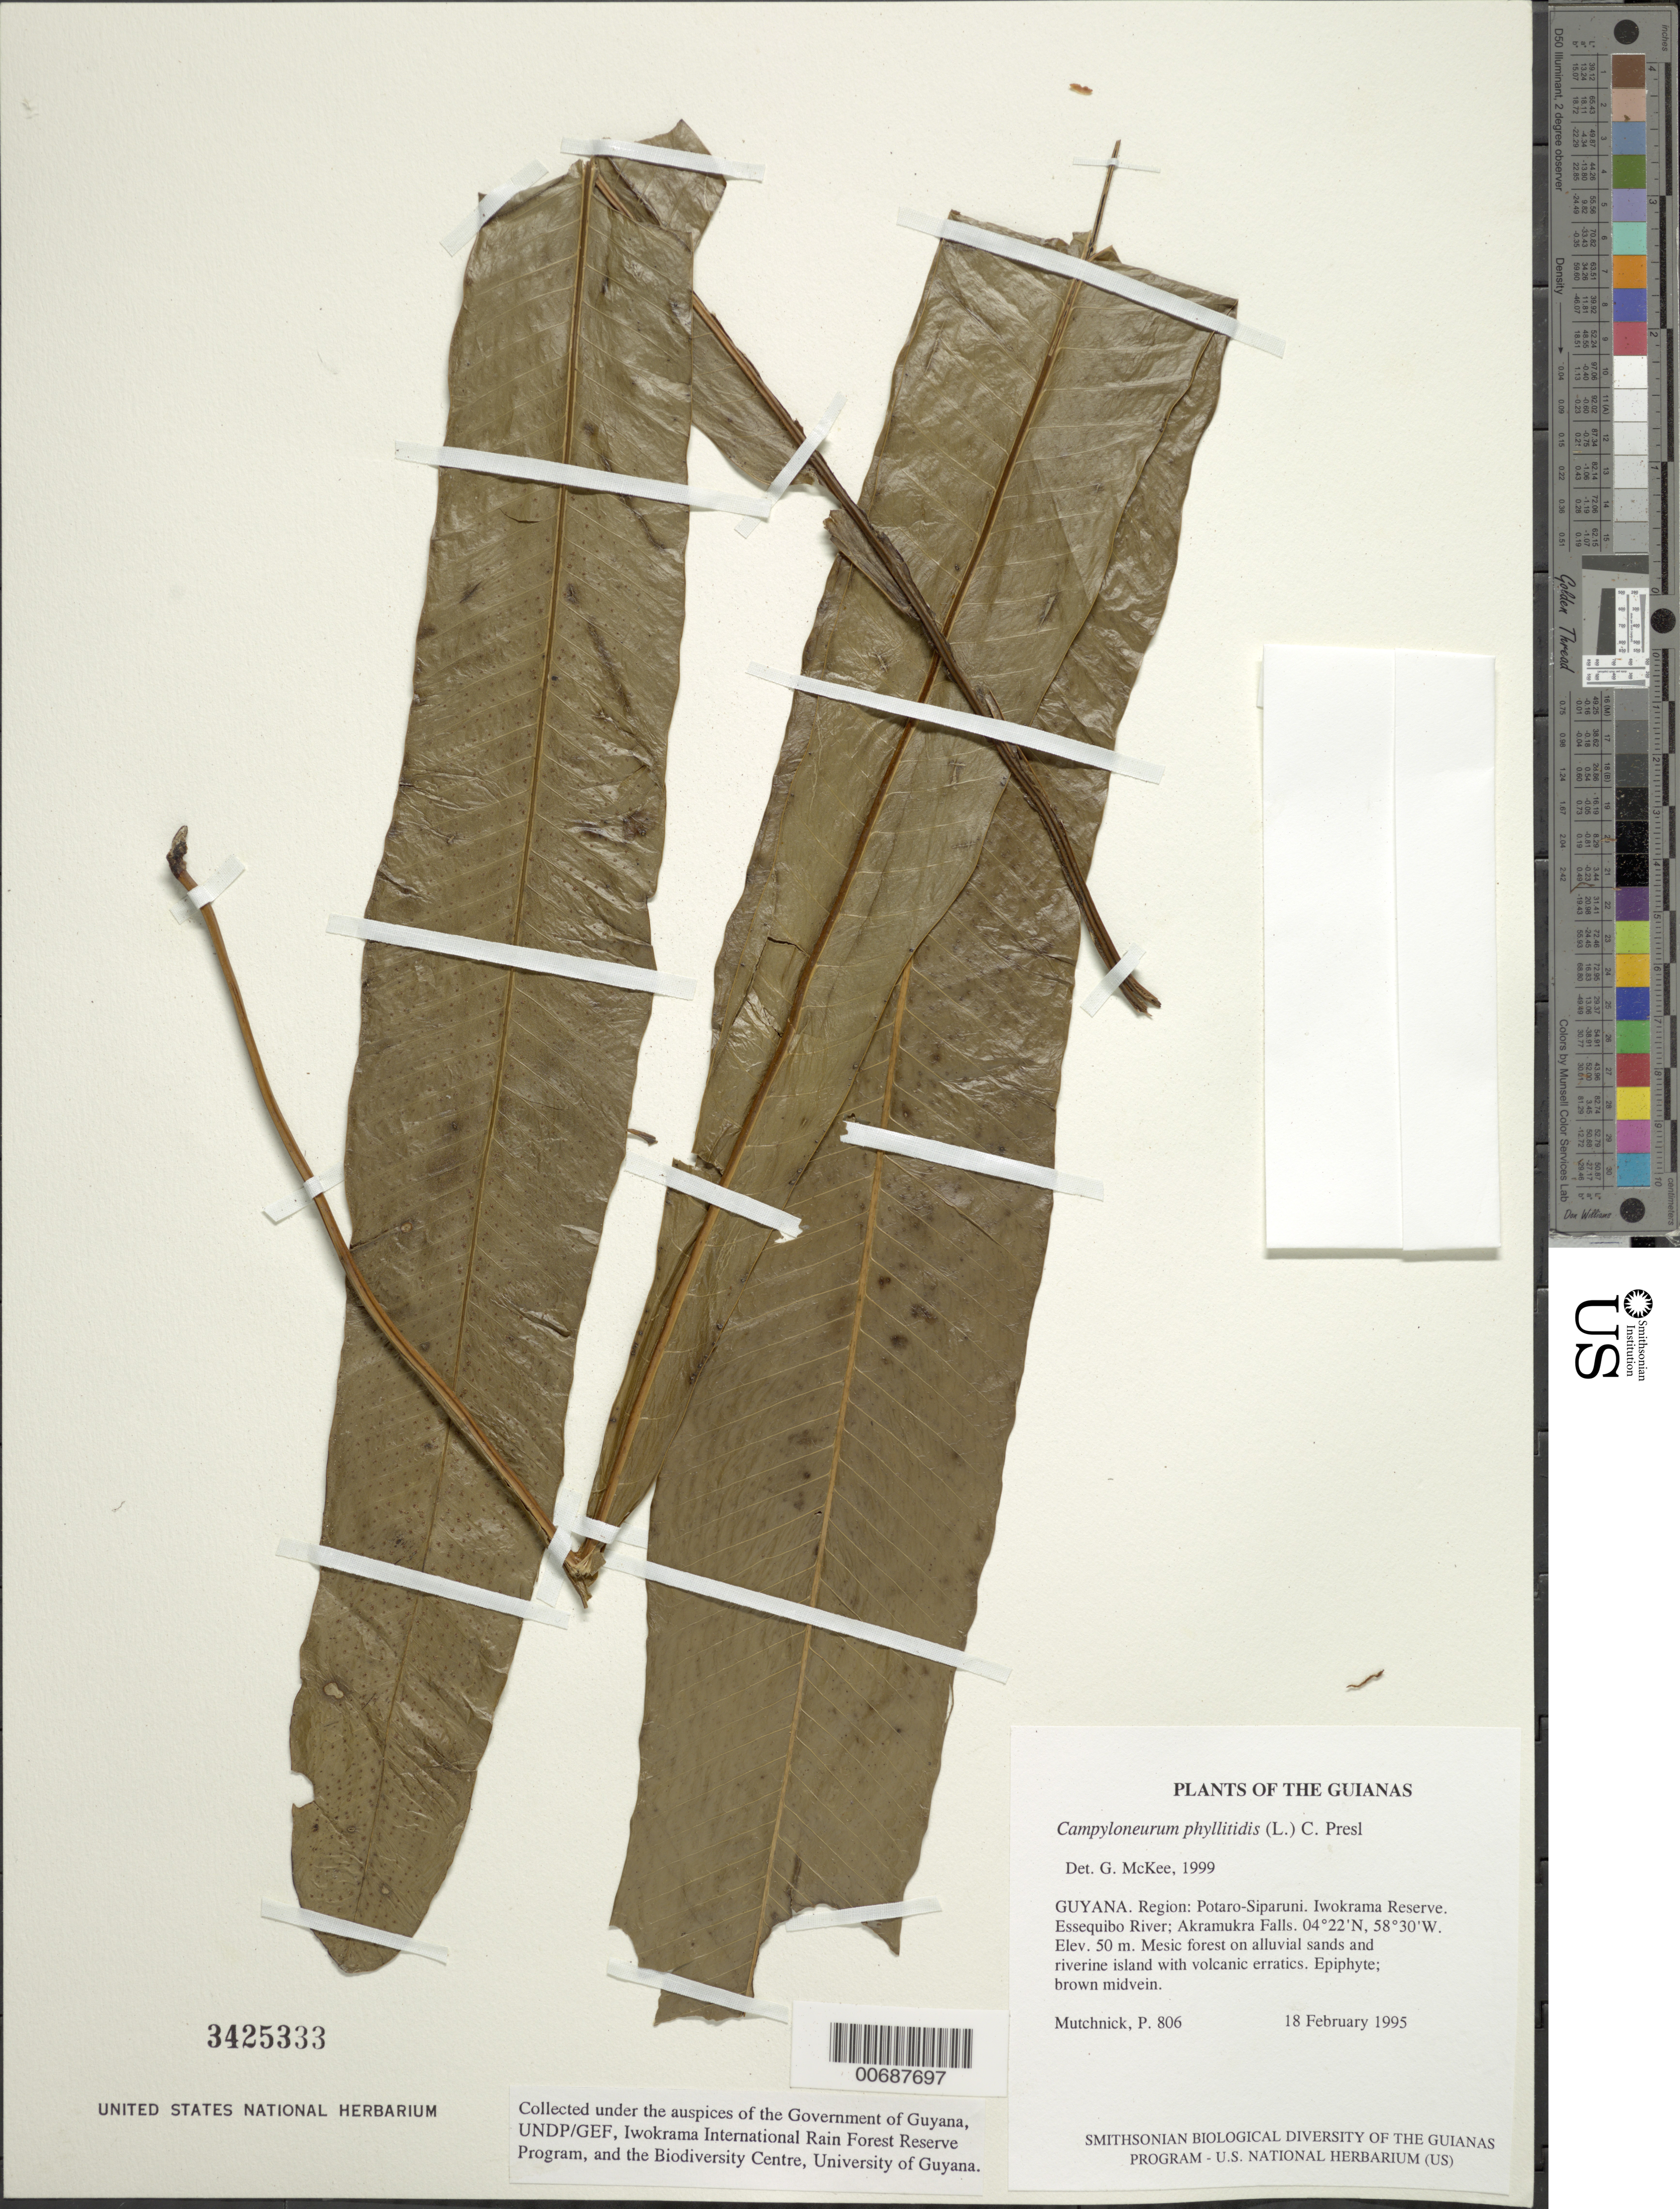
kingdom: Plantae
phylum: Tracheophyta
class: Polypodiopsida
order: Polypodiales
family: Polypodiaceae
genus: Campyloneurum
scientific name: Campyloneurum phyllitidis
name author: (L.) C. Presl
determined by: McKee, G. S., (US), NMNH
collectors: P. Mutchnick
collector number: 806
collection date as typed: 18 February 1995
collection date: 1995-02-18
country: Guyana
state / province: Potaro-Siparuni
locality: Iwokrama Reserve. Essequibo River; Akramukra Falls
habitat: Mesic forest on alluvial sands and riverine island with volcanic erratics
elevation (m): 50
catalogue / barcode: US 3425333